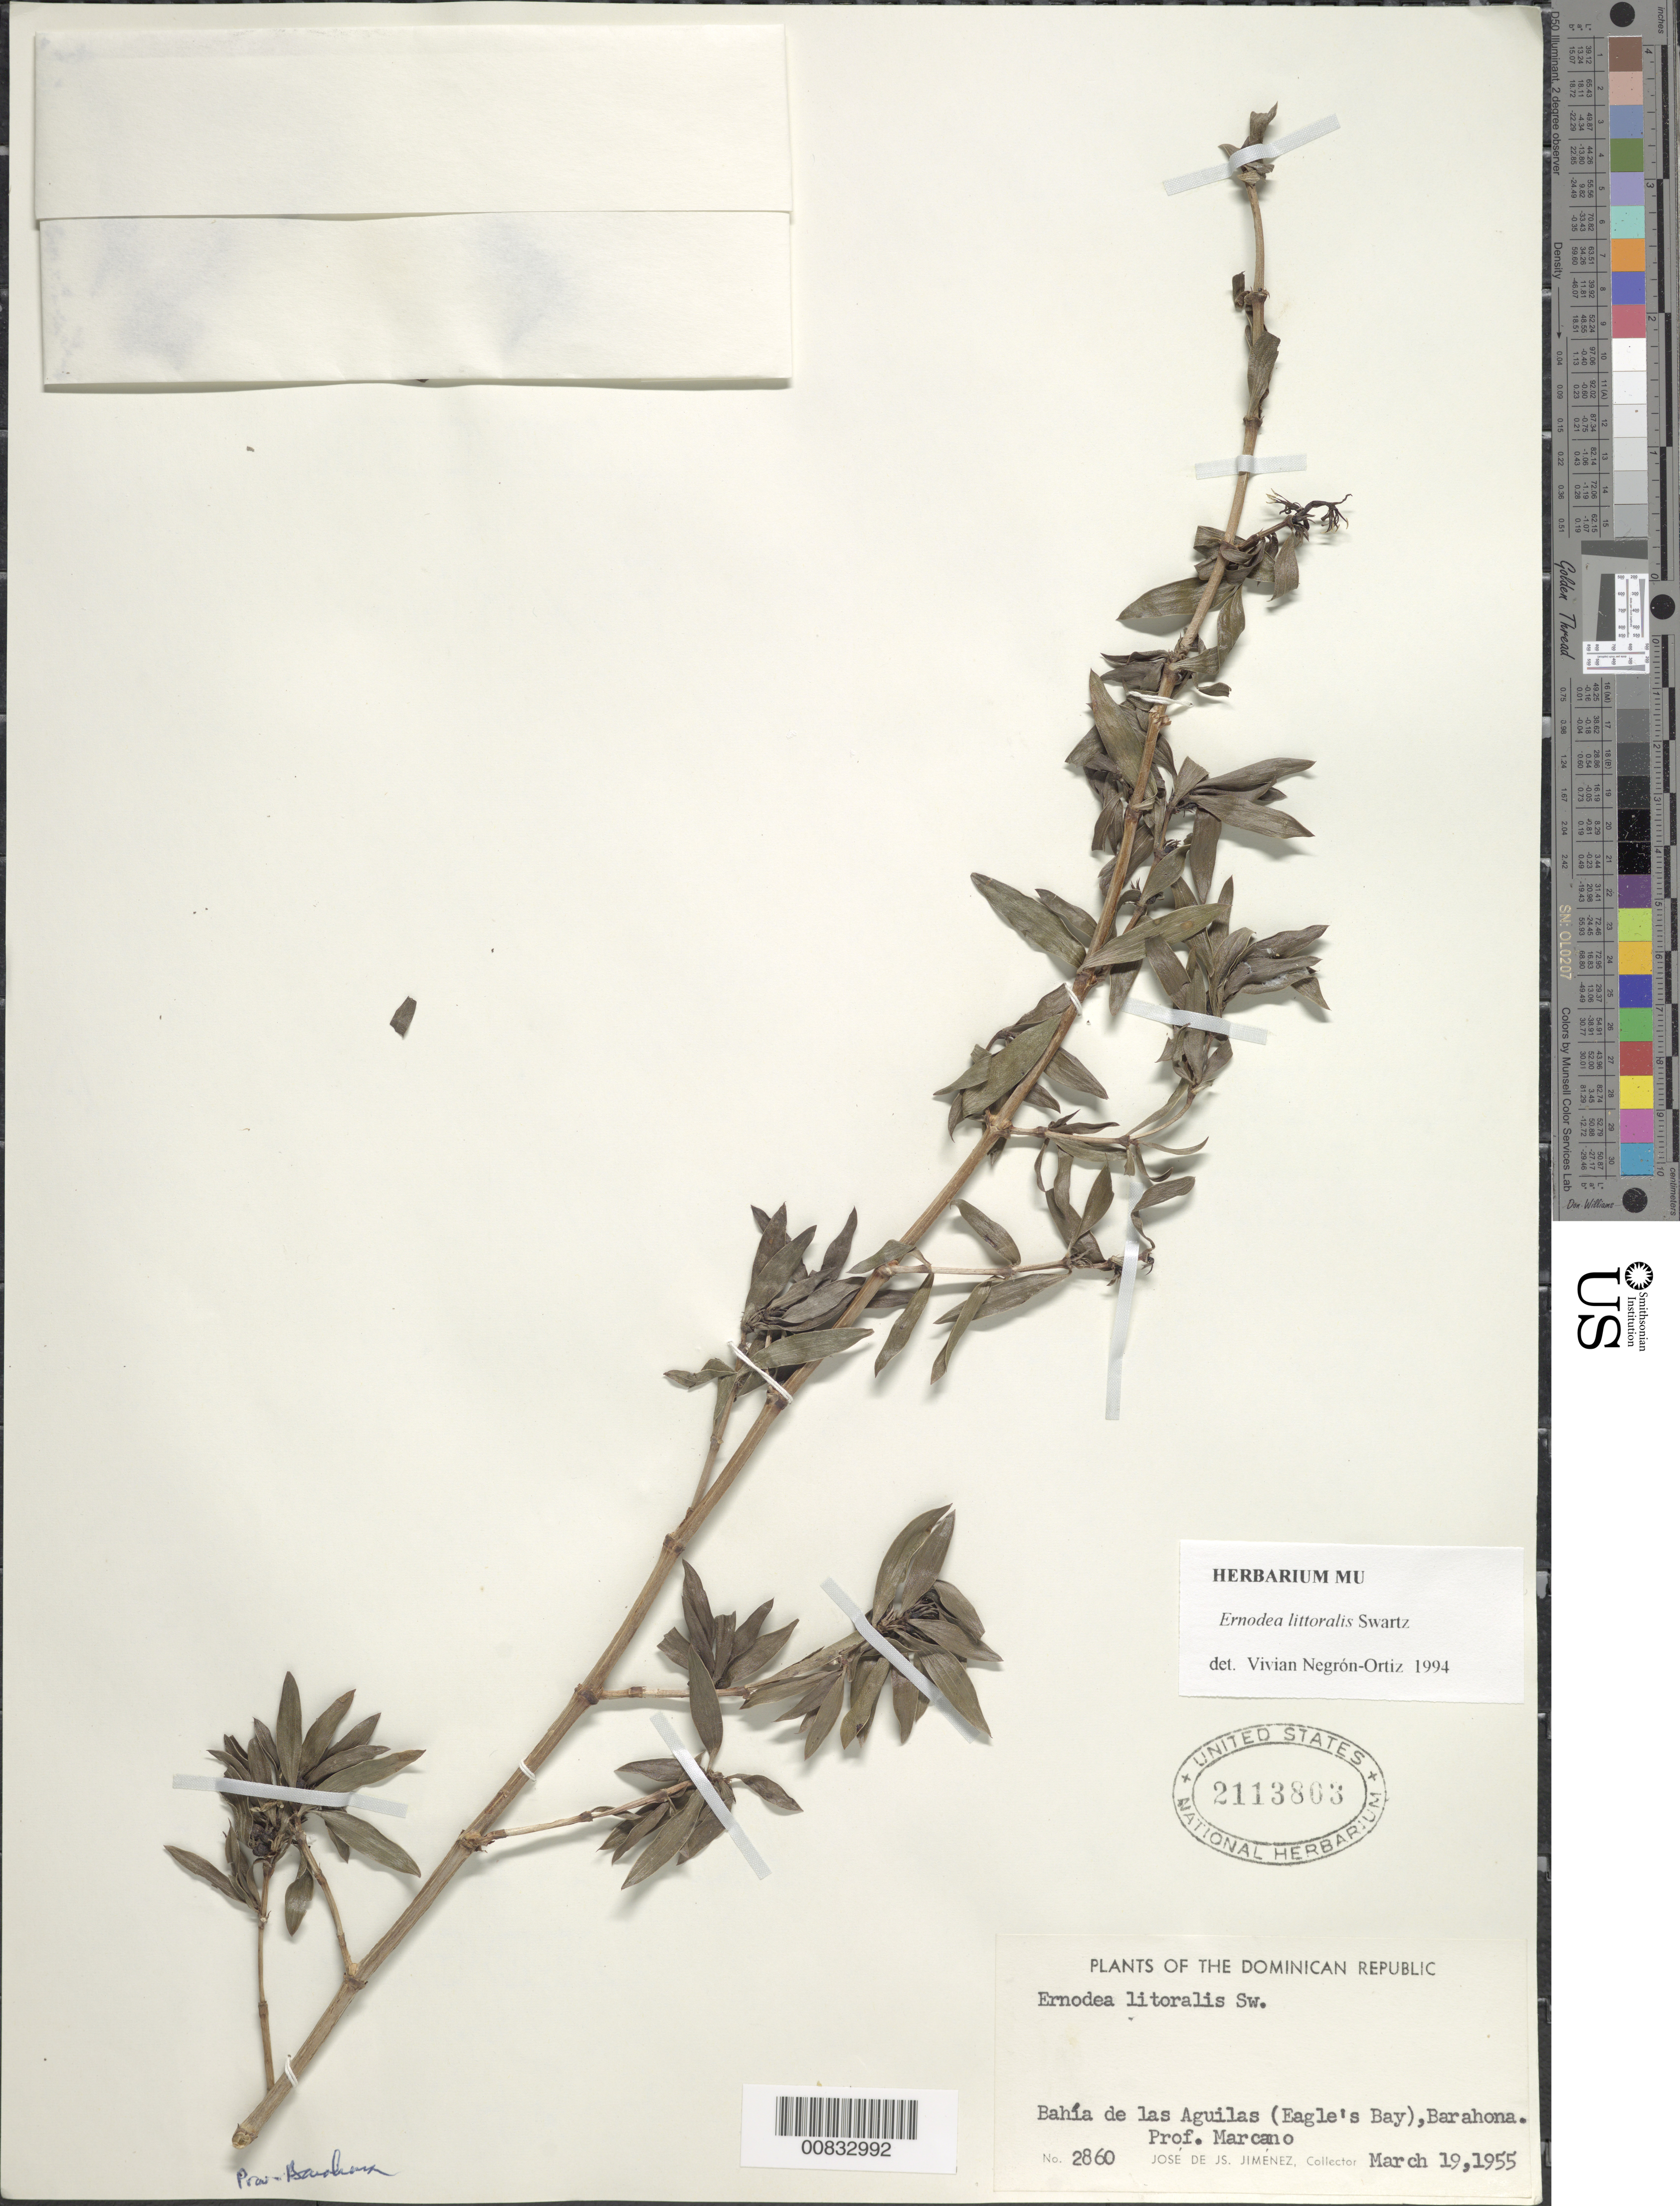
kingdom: Plantae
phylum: Tracheophyta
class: Magnoliopsida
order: Gentianales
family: Rubiaceae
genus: Ernodea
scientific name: Ernodea angusta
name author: Small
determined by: Negrón-Ortiz, V.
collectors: J. J. Jiménez Almonte & E. J. Marcano F.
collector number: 2860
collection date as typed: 19 Mar 1955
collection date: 1955-03-19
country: Dominican Republic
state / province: Barahona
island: Hispaniola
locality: Bahía de las Aguilas (Eagle's Bay)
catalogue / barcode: US 2113803